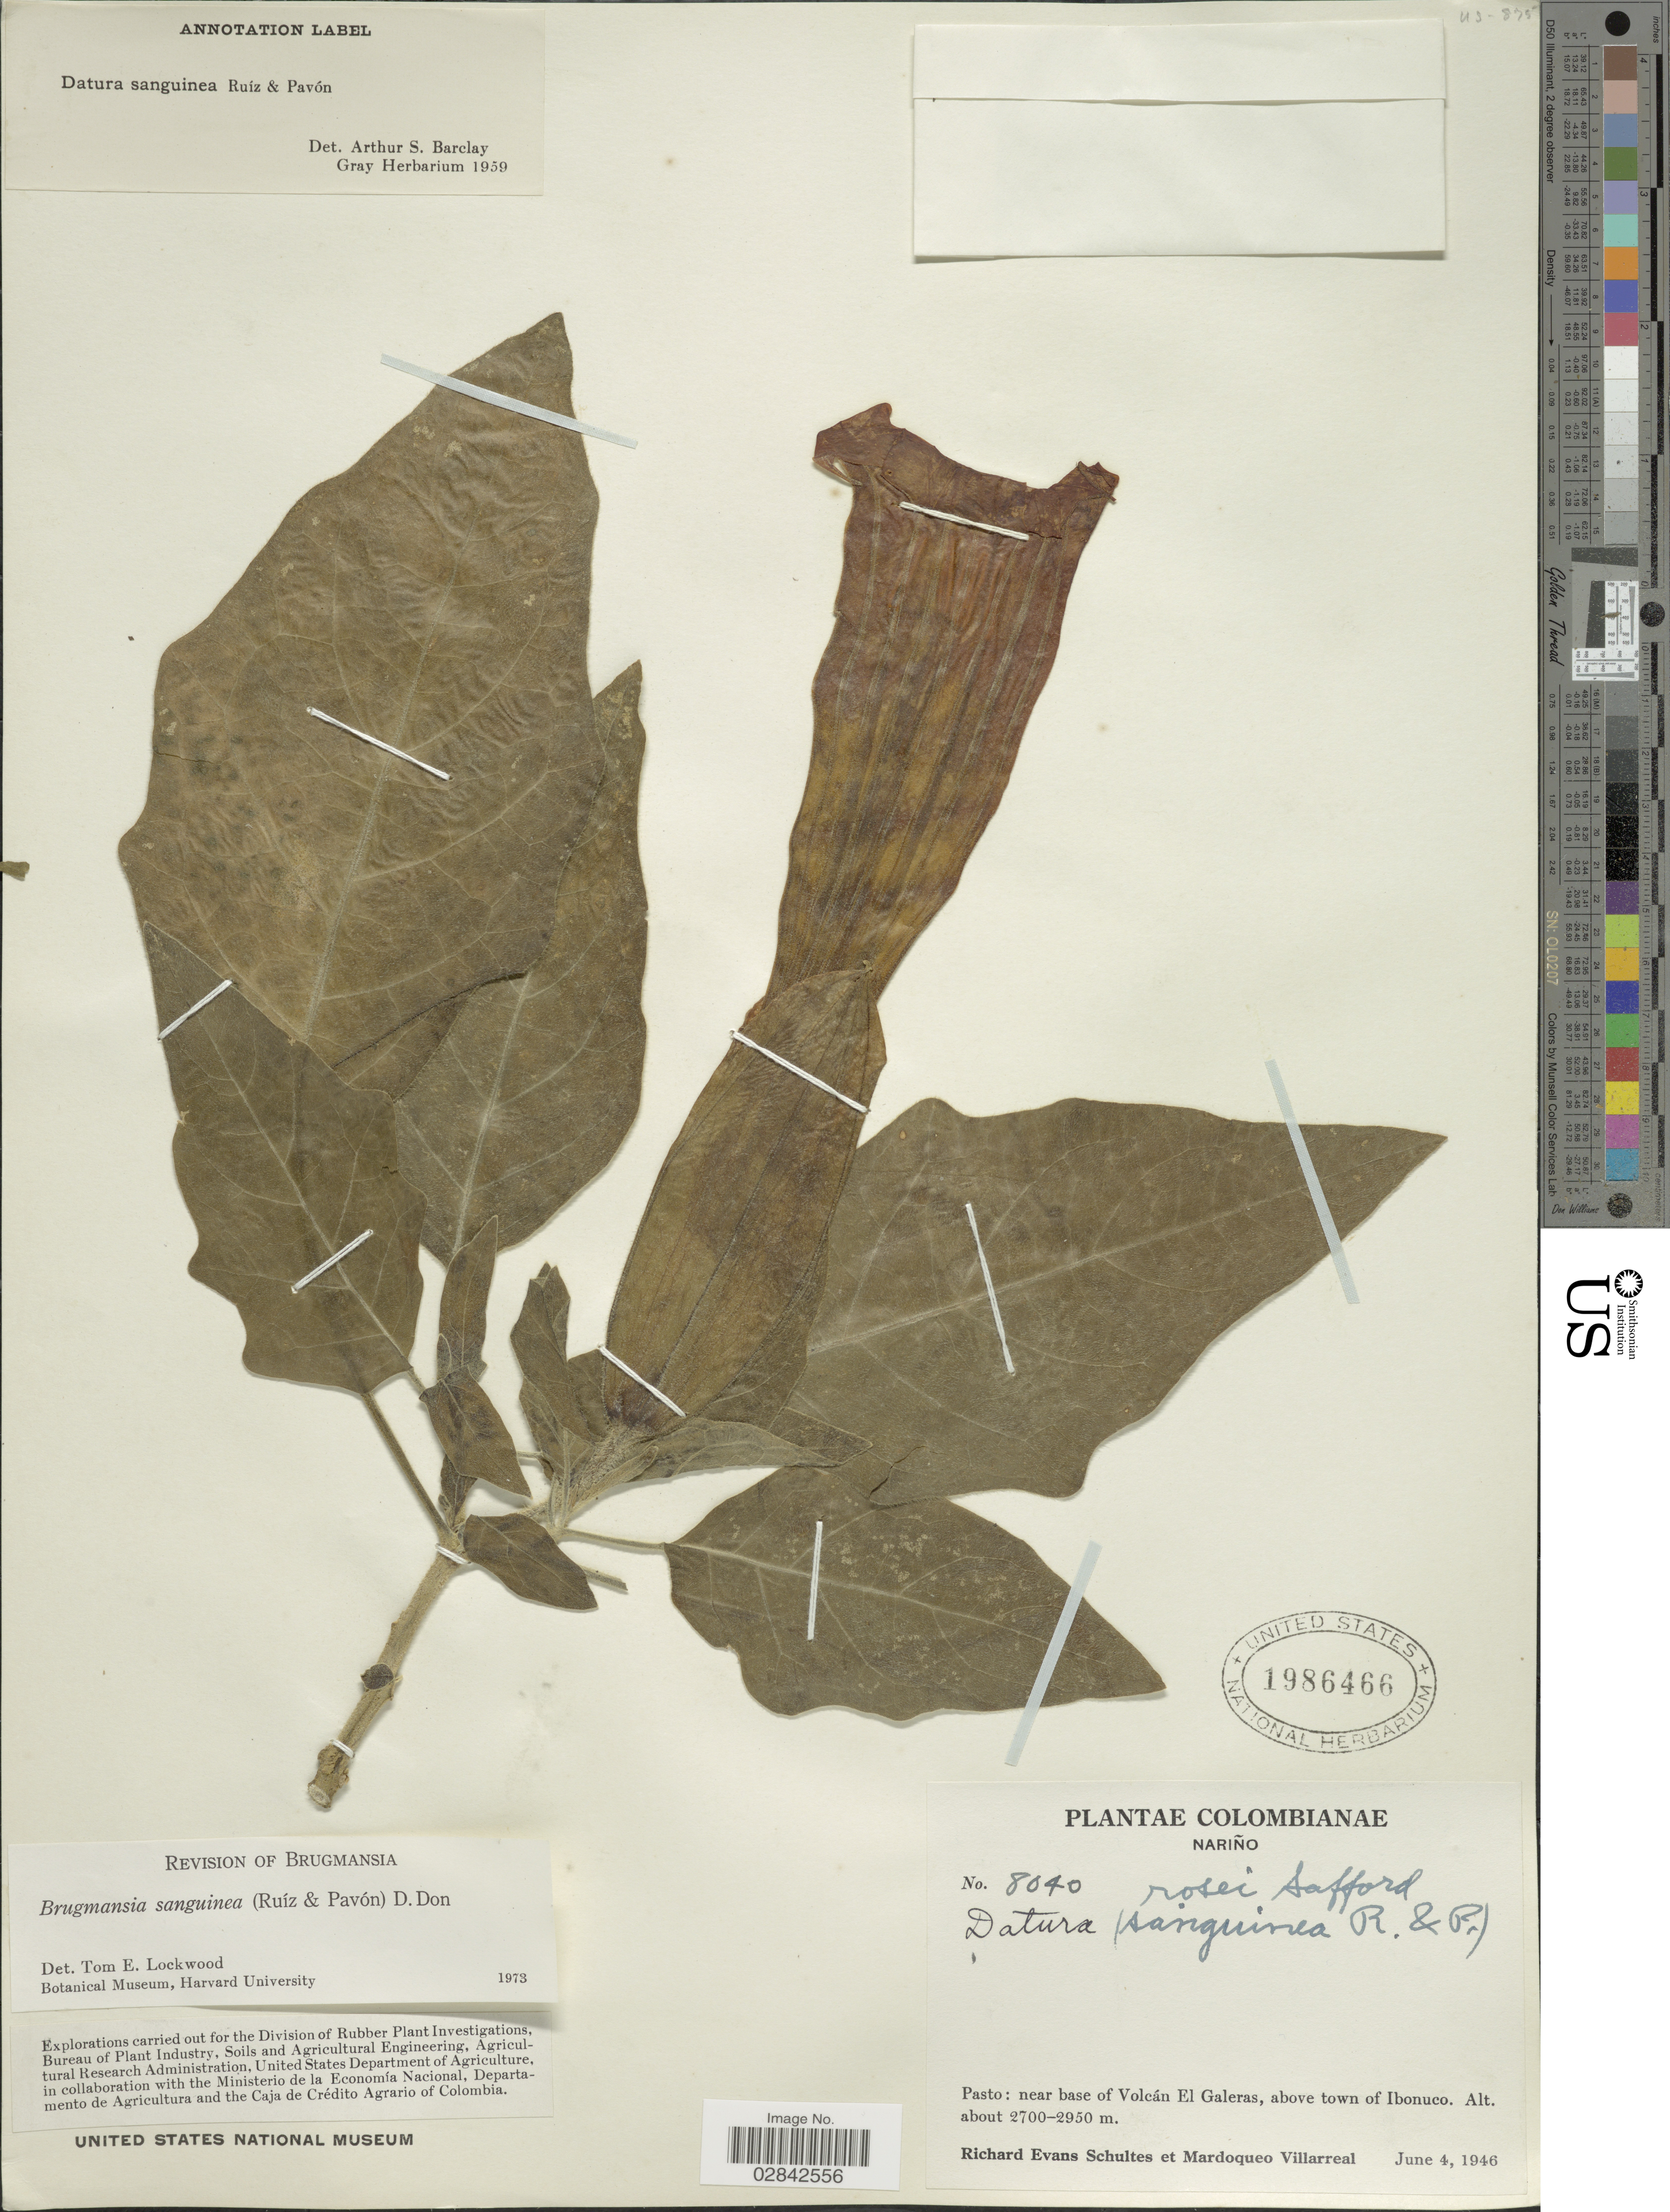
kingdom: Plantae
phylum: Tracheophyta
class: Magnoliopsida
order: Solanales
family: Solanaceae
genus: Brugmansia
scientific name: Brugmansia sanguinea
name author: (Ruiz & Pav.) D. Don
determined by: Lockwood, T. E.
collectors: R. E. Schultes & M. Villarreal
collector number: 8040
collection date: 1946-06-04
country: Colombia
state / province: Nariño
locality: Pasto: near base of Volcán El Galeras, above town of Ibonuco.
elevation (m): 2700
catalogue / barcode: US 1986466